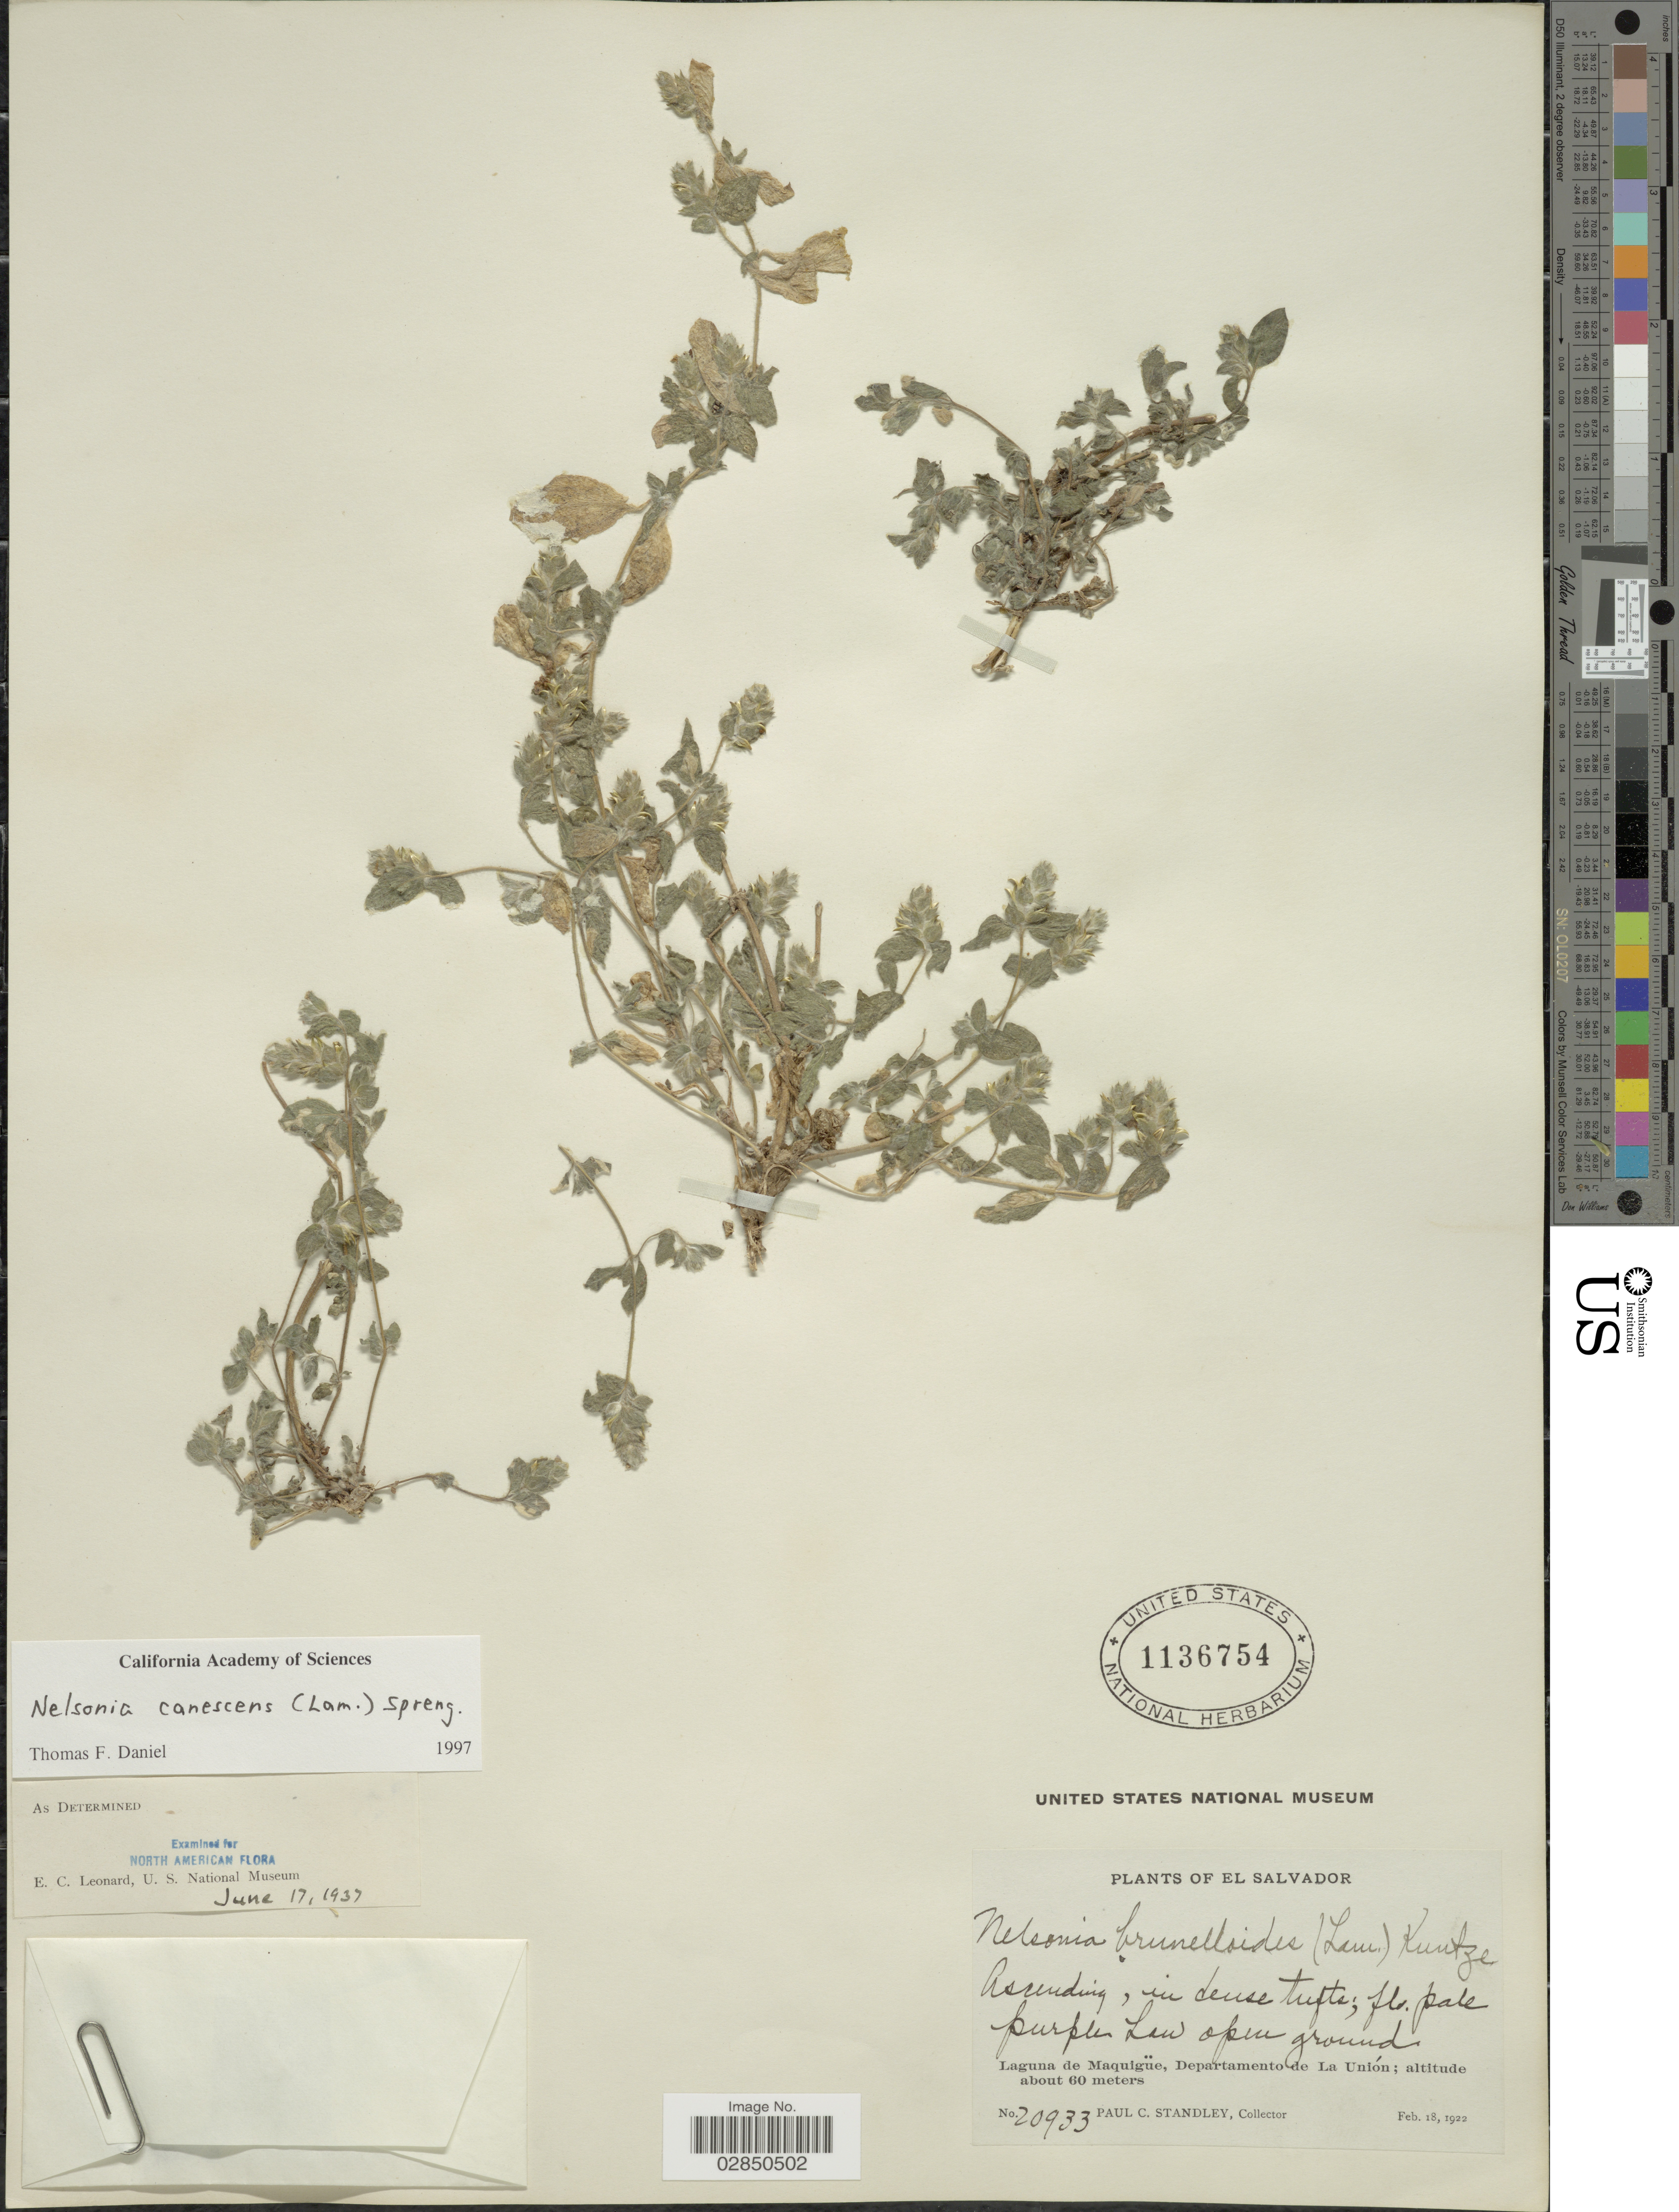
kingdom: Plantae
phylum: Tracheophyta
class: Magnoliopsida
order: Lamiales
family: Acanthaceae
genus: Nelsonia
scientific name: Nelsonia brunelloides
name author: (Lam.) Kuntze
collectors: P. C. Standley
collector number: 20933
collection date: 1922-02-18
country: El Salvador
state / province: La Union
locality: Laguna de Maquigüe, Departamento de La Unión.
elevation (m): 60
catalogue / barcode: US 1136754